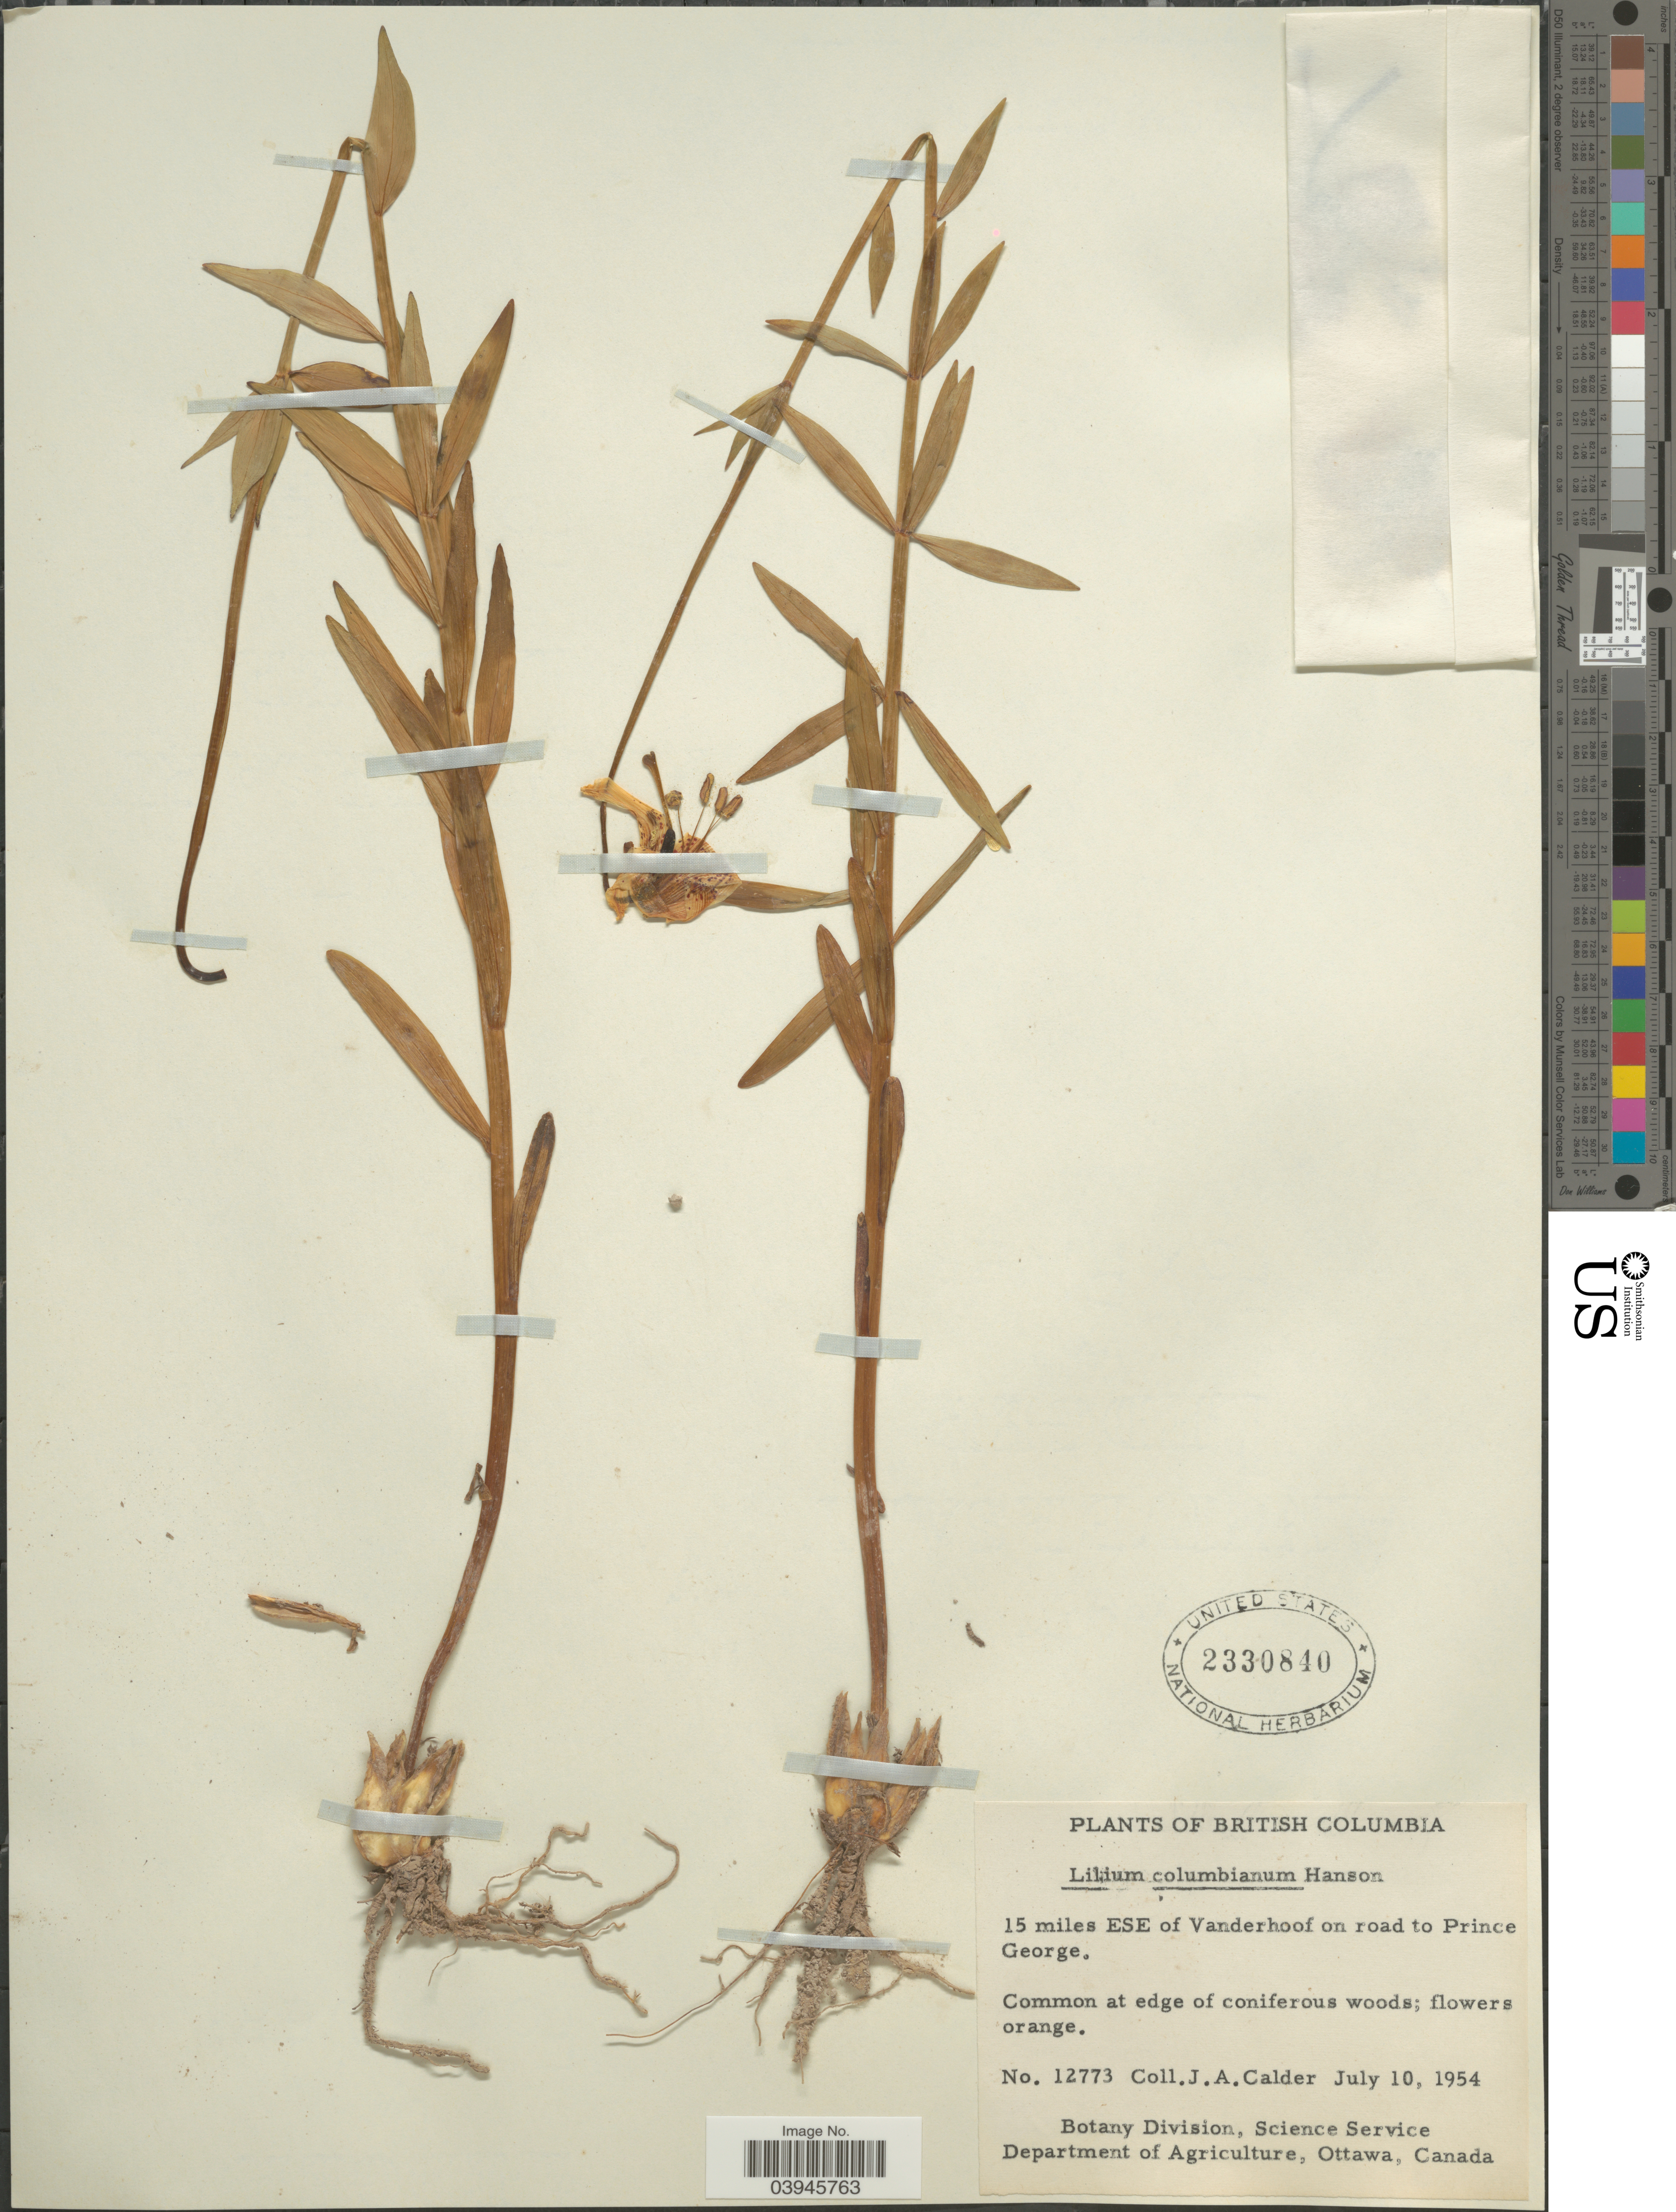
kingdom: Plantae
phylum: Tracheophyta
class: Liliopsida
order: Liliales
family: Liliaceae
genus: Lilium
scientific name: Lilium columbianum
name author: Leichtlin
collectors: J. A. Calder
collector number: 12773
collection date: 1954-07-10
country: Canada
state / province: British Columbia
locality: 15 miles ESE of Vanderhoof on road to Prince George.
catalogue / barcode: US 2330840